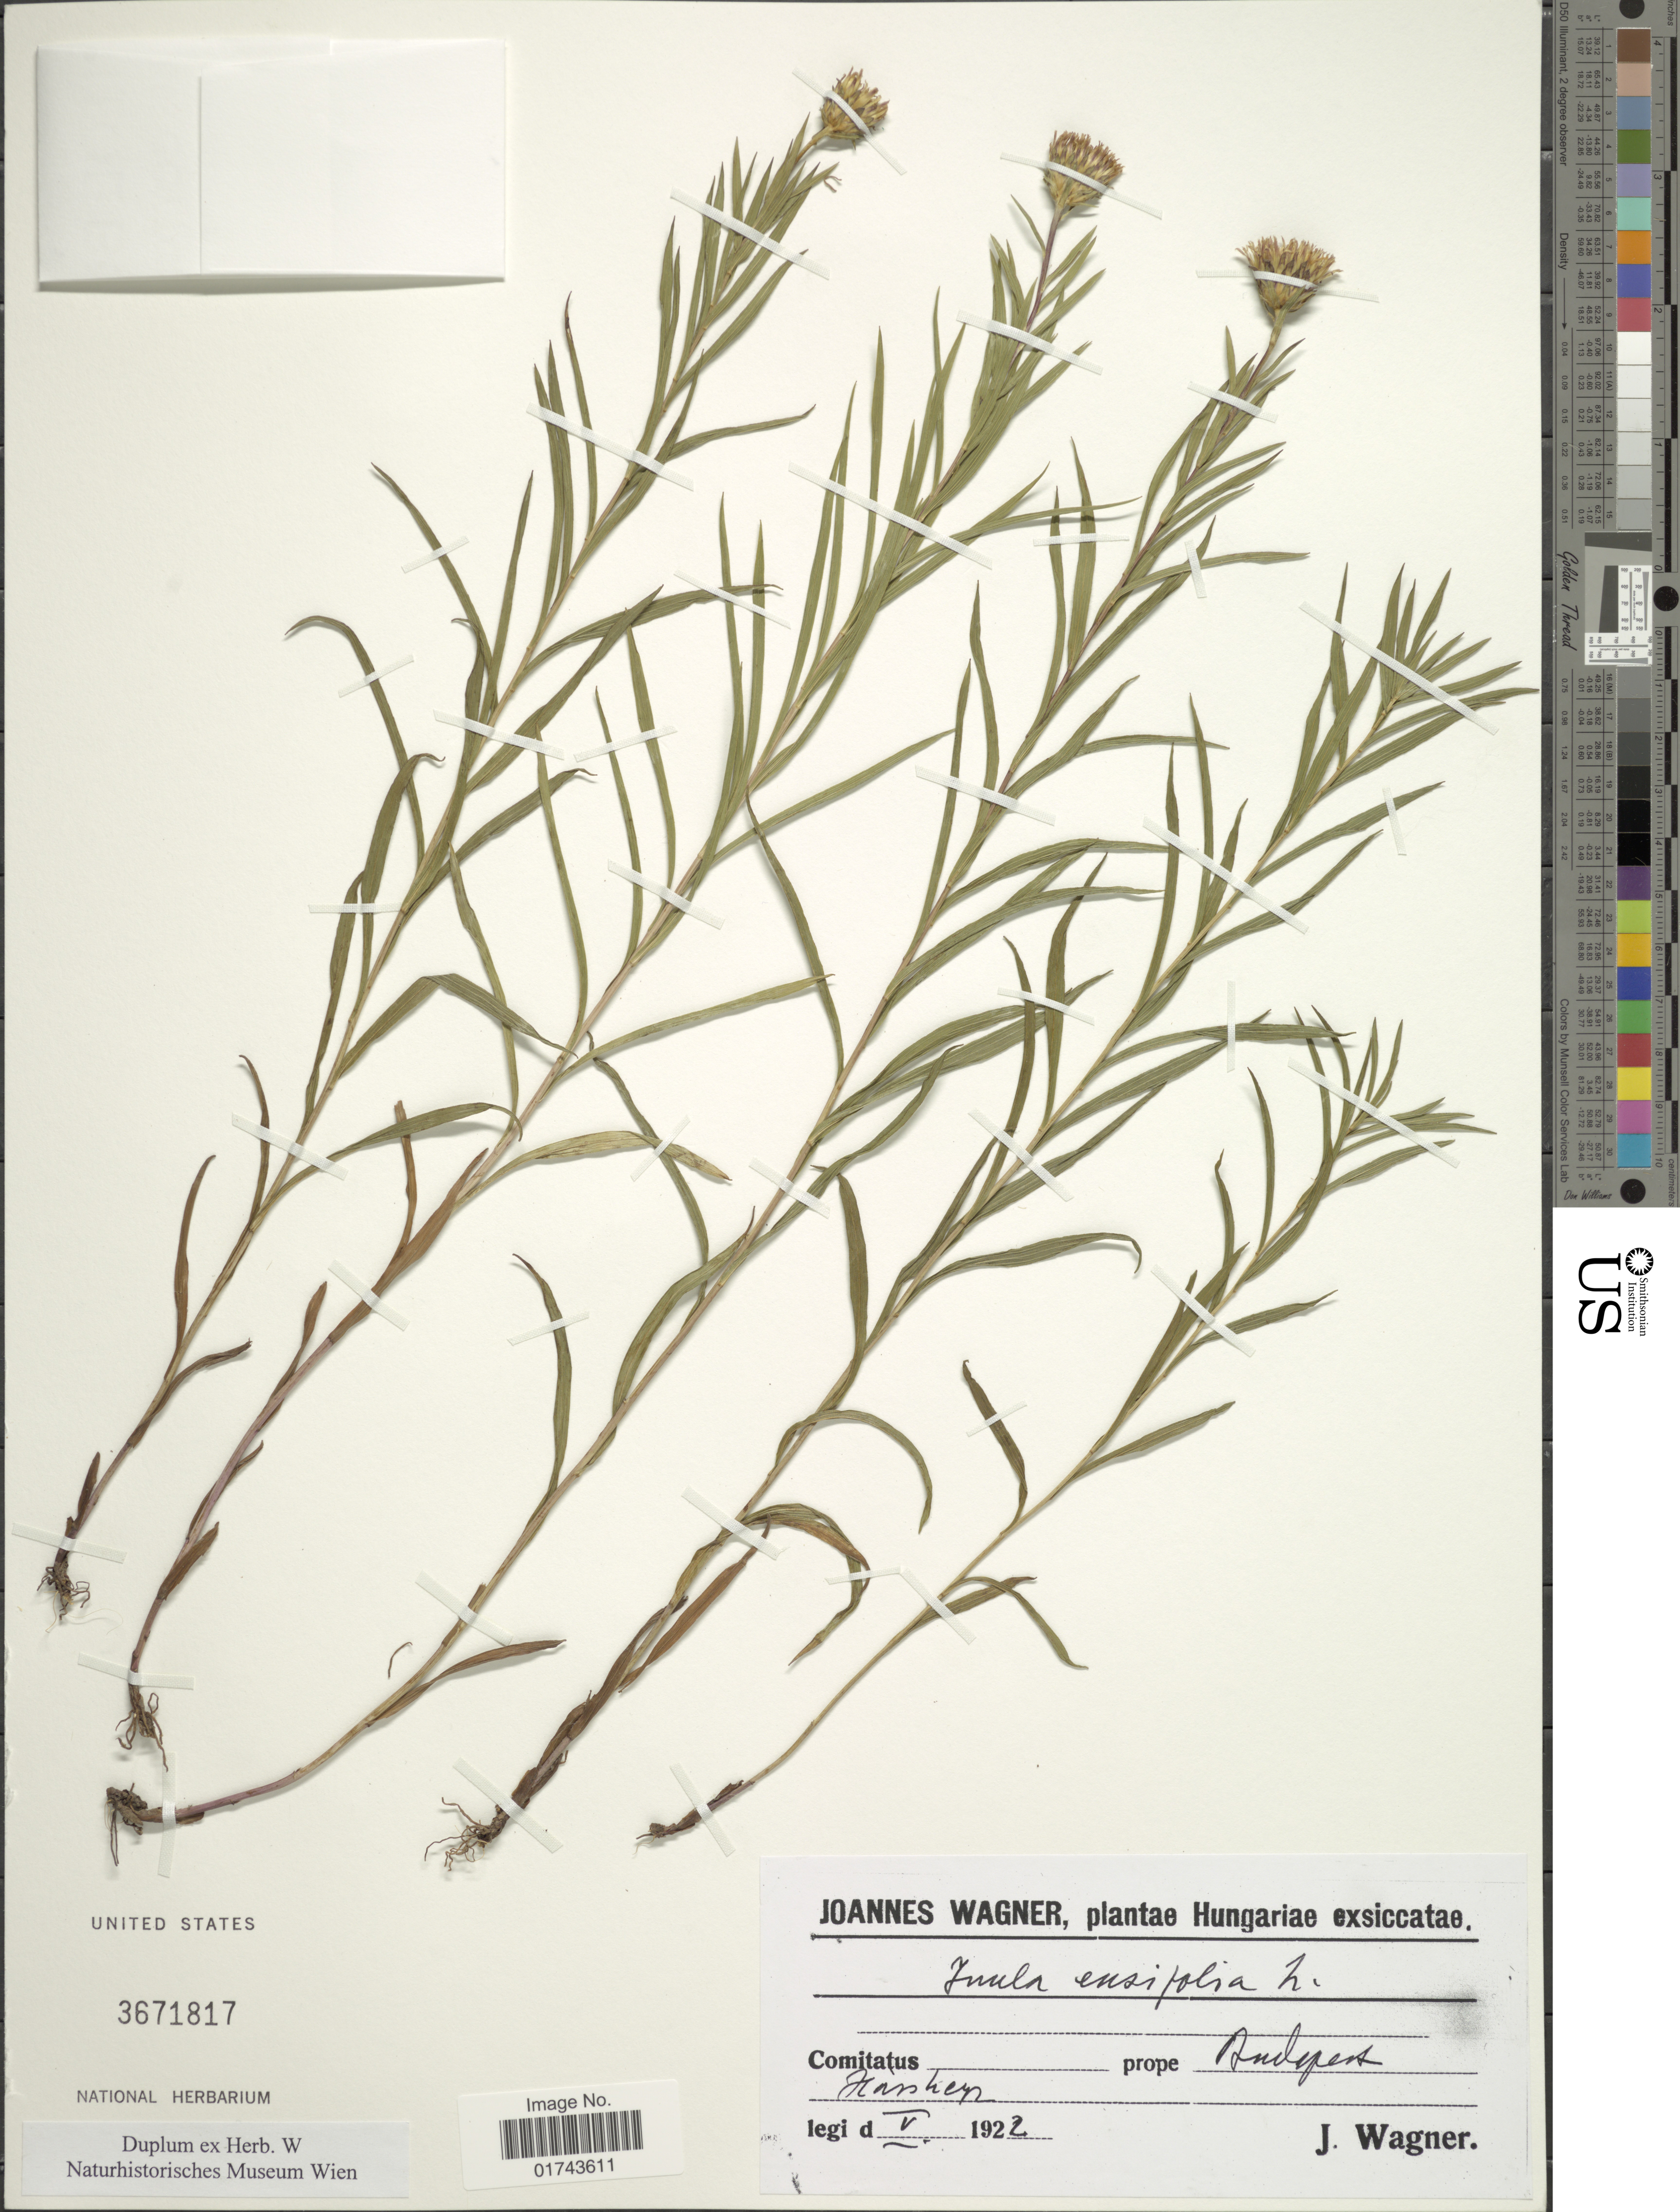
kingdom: Plantae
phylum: Tracheophyta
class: Magnoliopsida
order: Asterales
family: Asteraceae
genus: Inula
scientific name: Inula ensifolia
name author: L.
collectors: J. Wagner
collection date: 1922-05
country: Hungary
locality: Prope Indapent Hansher [interpreted] [unsure placement]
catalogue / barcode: US 3671817